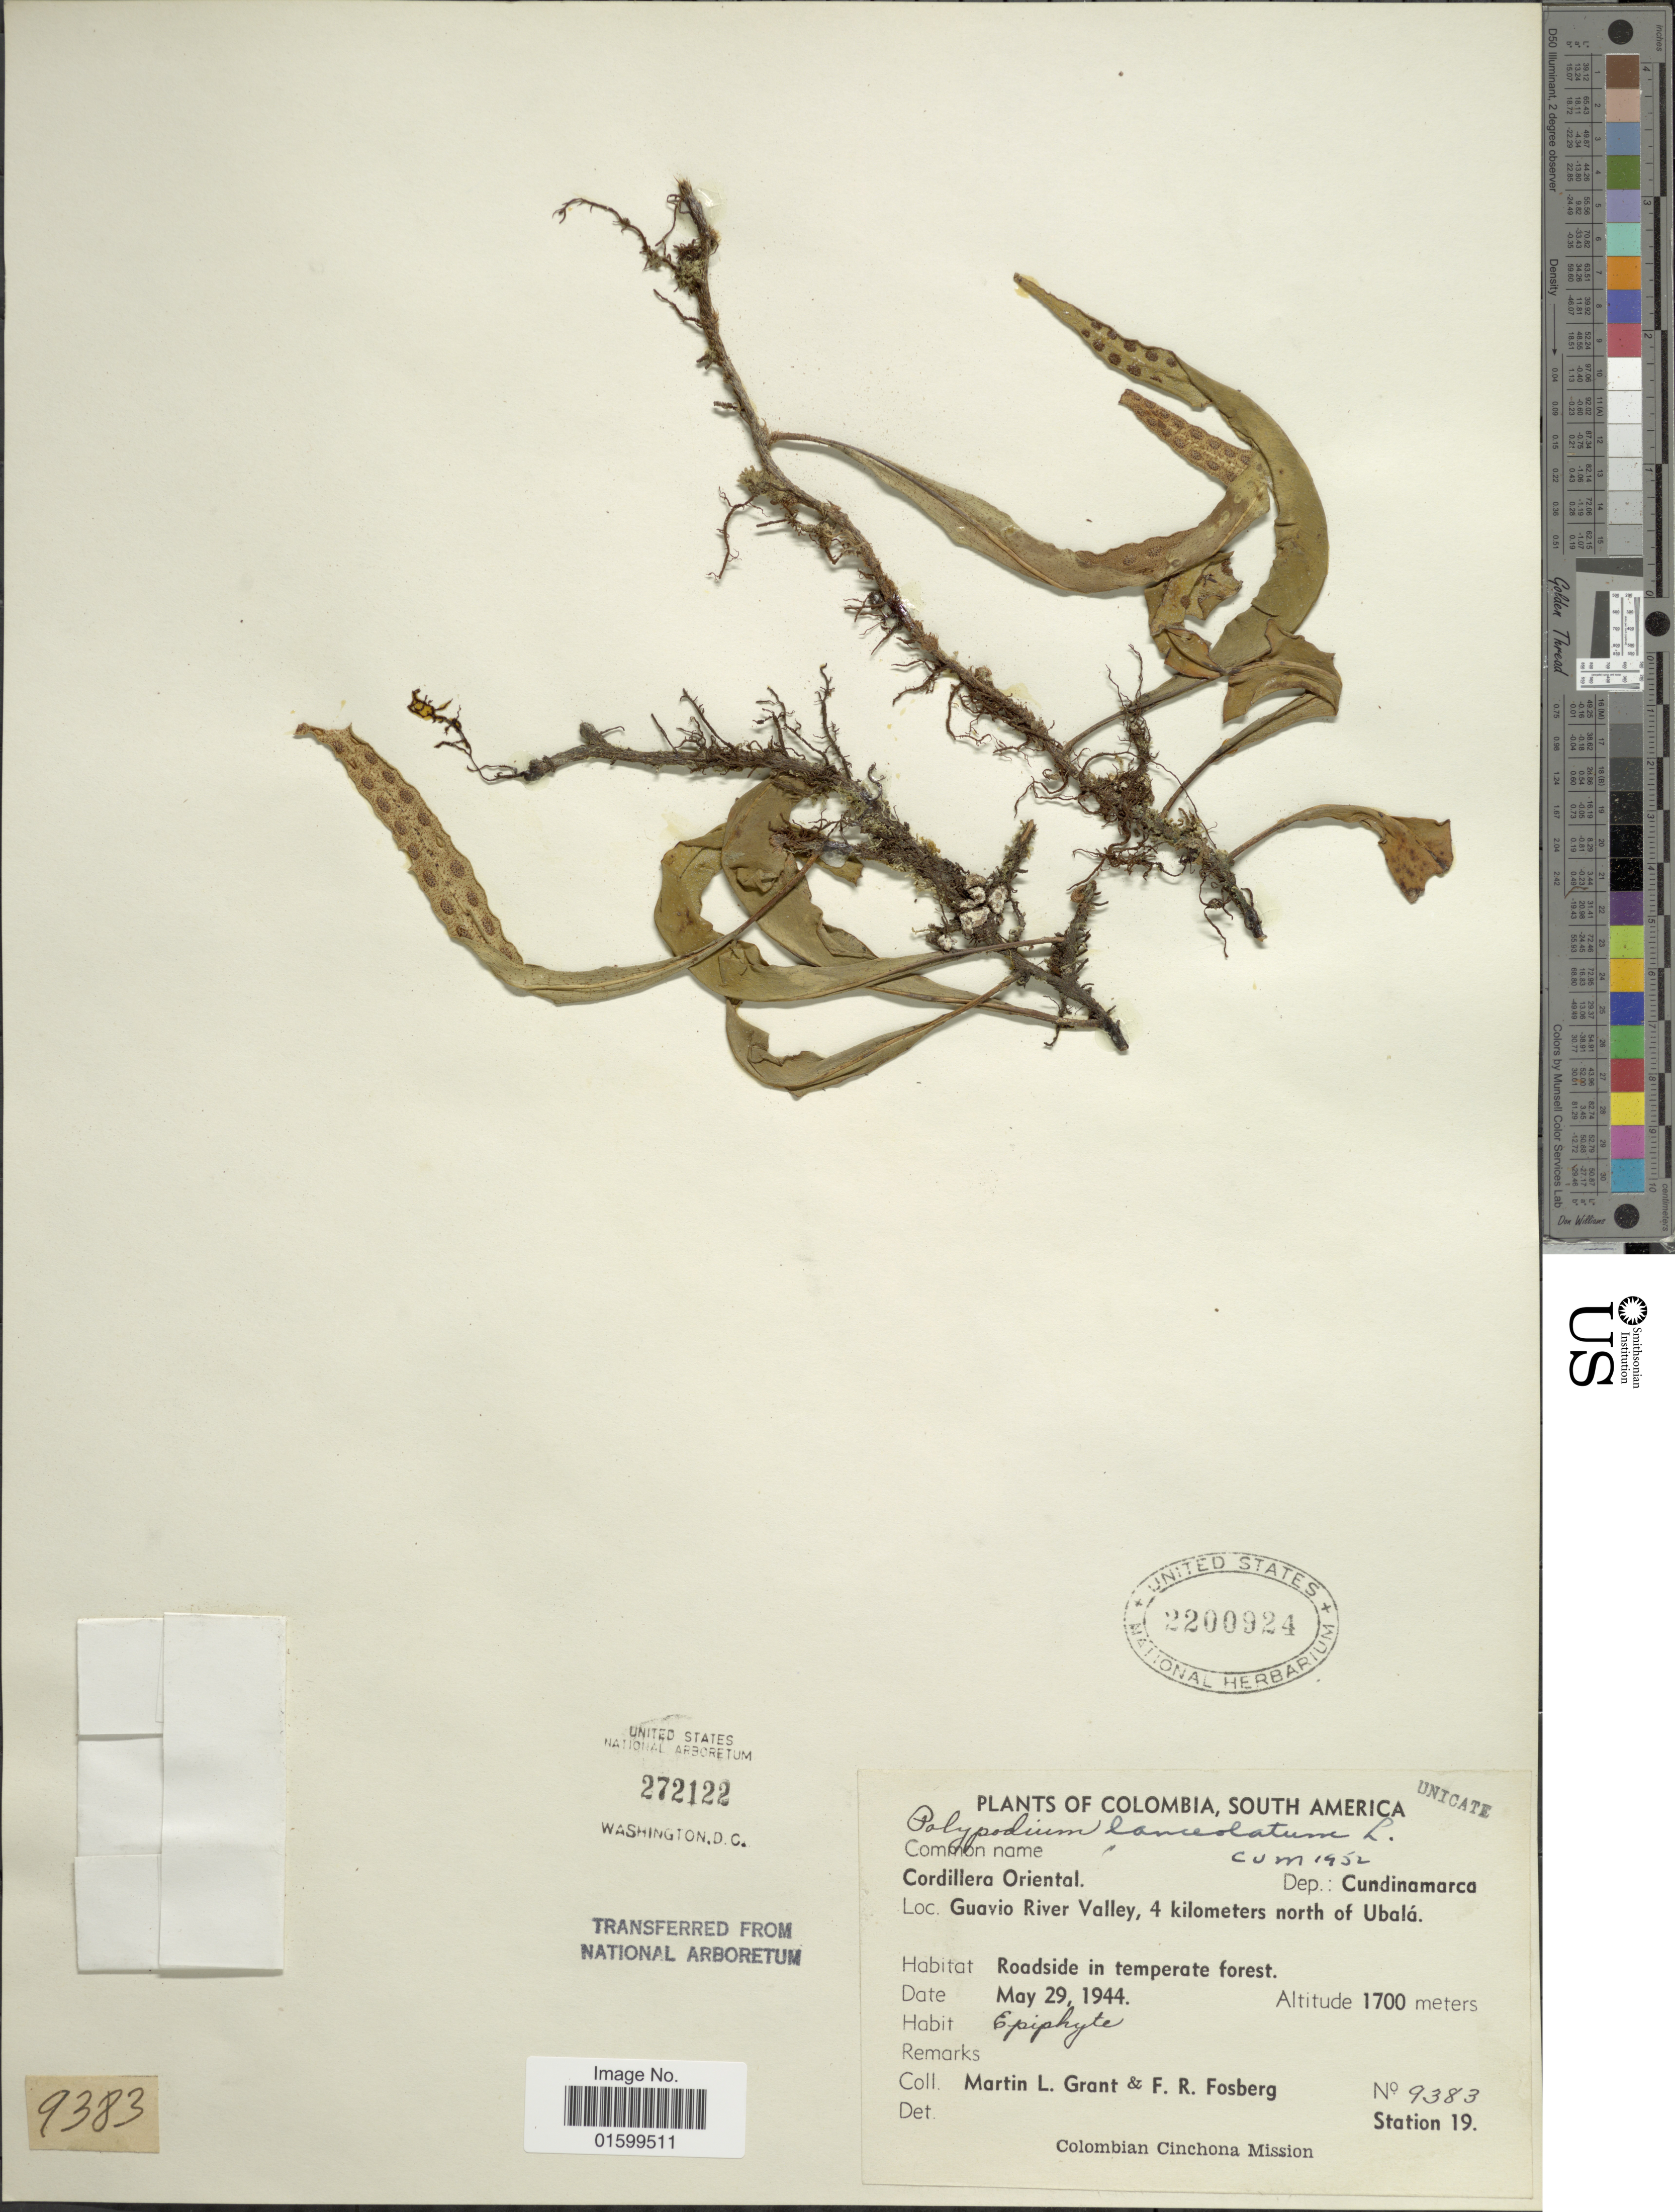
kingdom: Plantae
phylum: Tracheophyta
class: Polypodiopsida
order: Polypodiales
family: Polypodiaceae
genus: Pleopeltis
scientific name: Pleopeltis macrocarpa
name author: (Bory ex Willd.) Kaulf.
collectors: M. L. Grant & F. R. Fosberg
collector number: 9383/19*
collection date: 1944-05-29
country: Colombia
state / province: Cundinamarca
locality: Colombia, South America, Cordillera Oriental, Guavio River Valley, 4 kilometers north of Ubala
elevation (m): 1700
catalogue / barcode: US 2200924